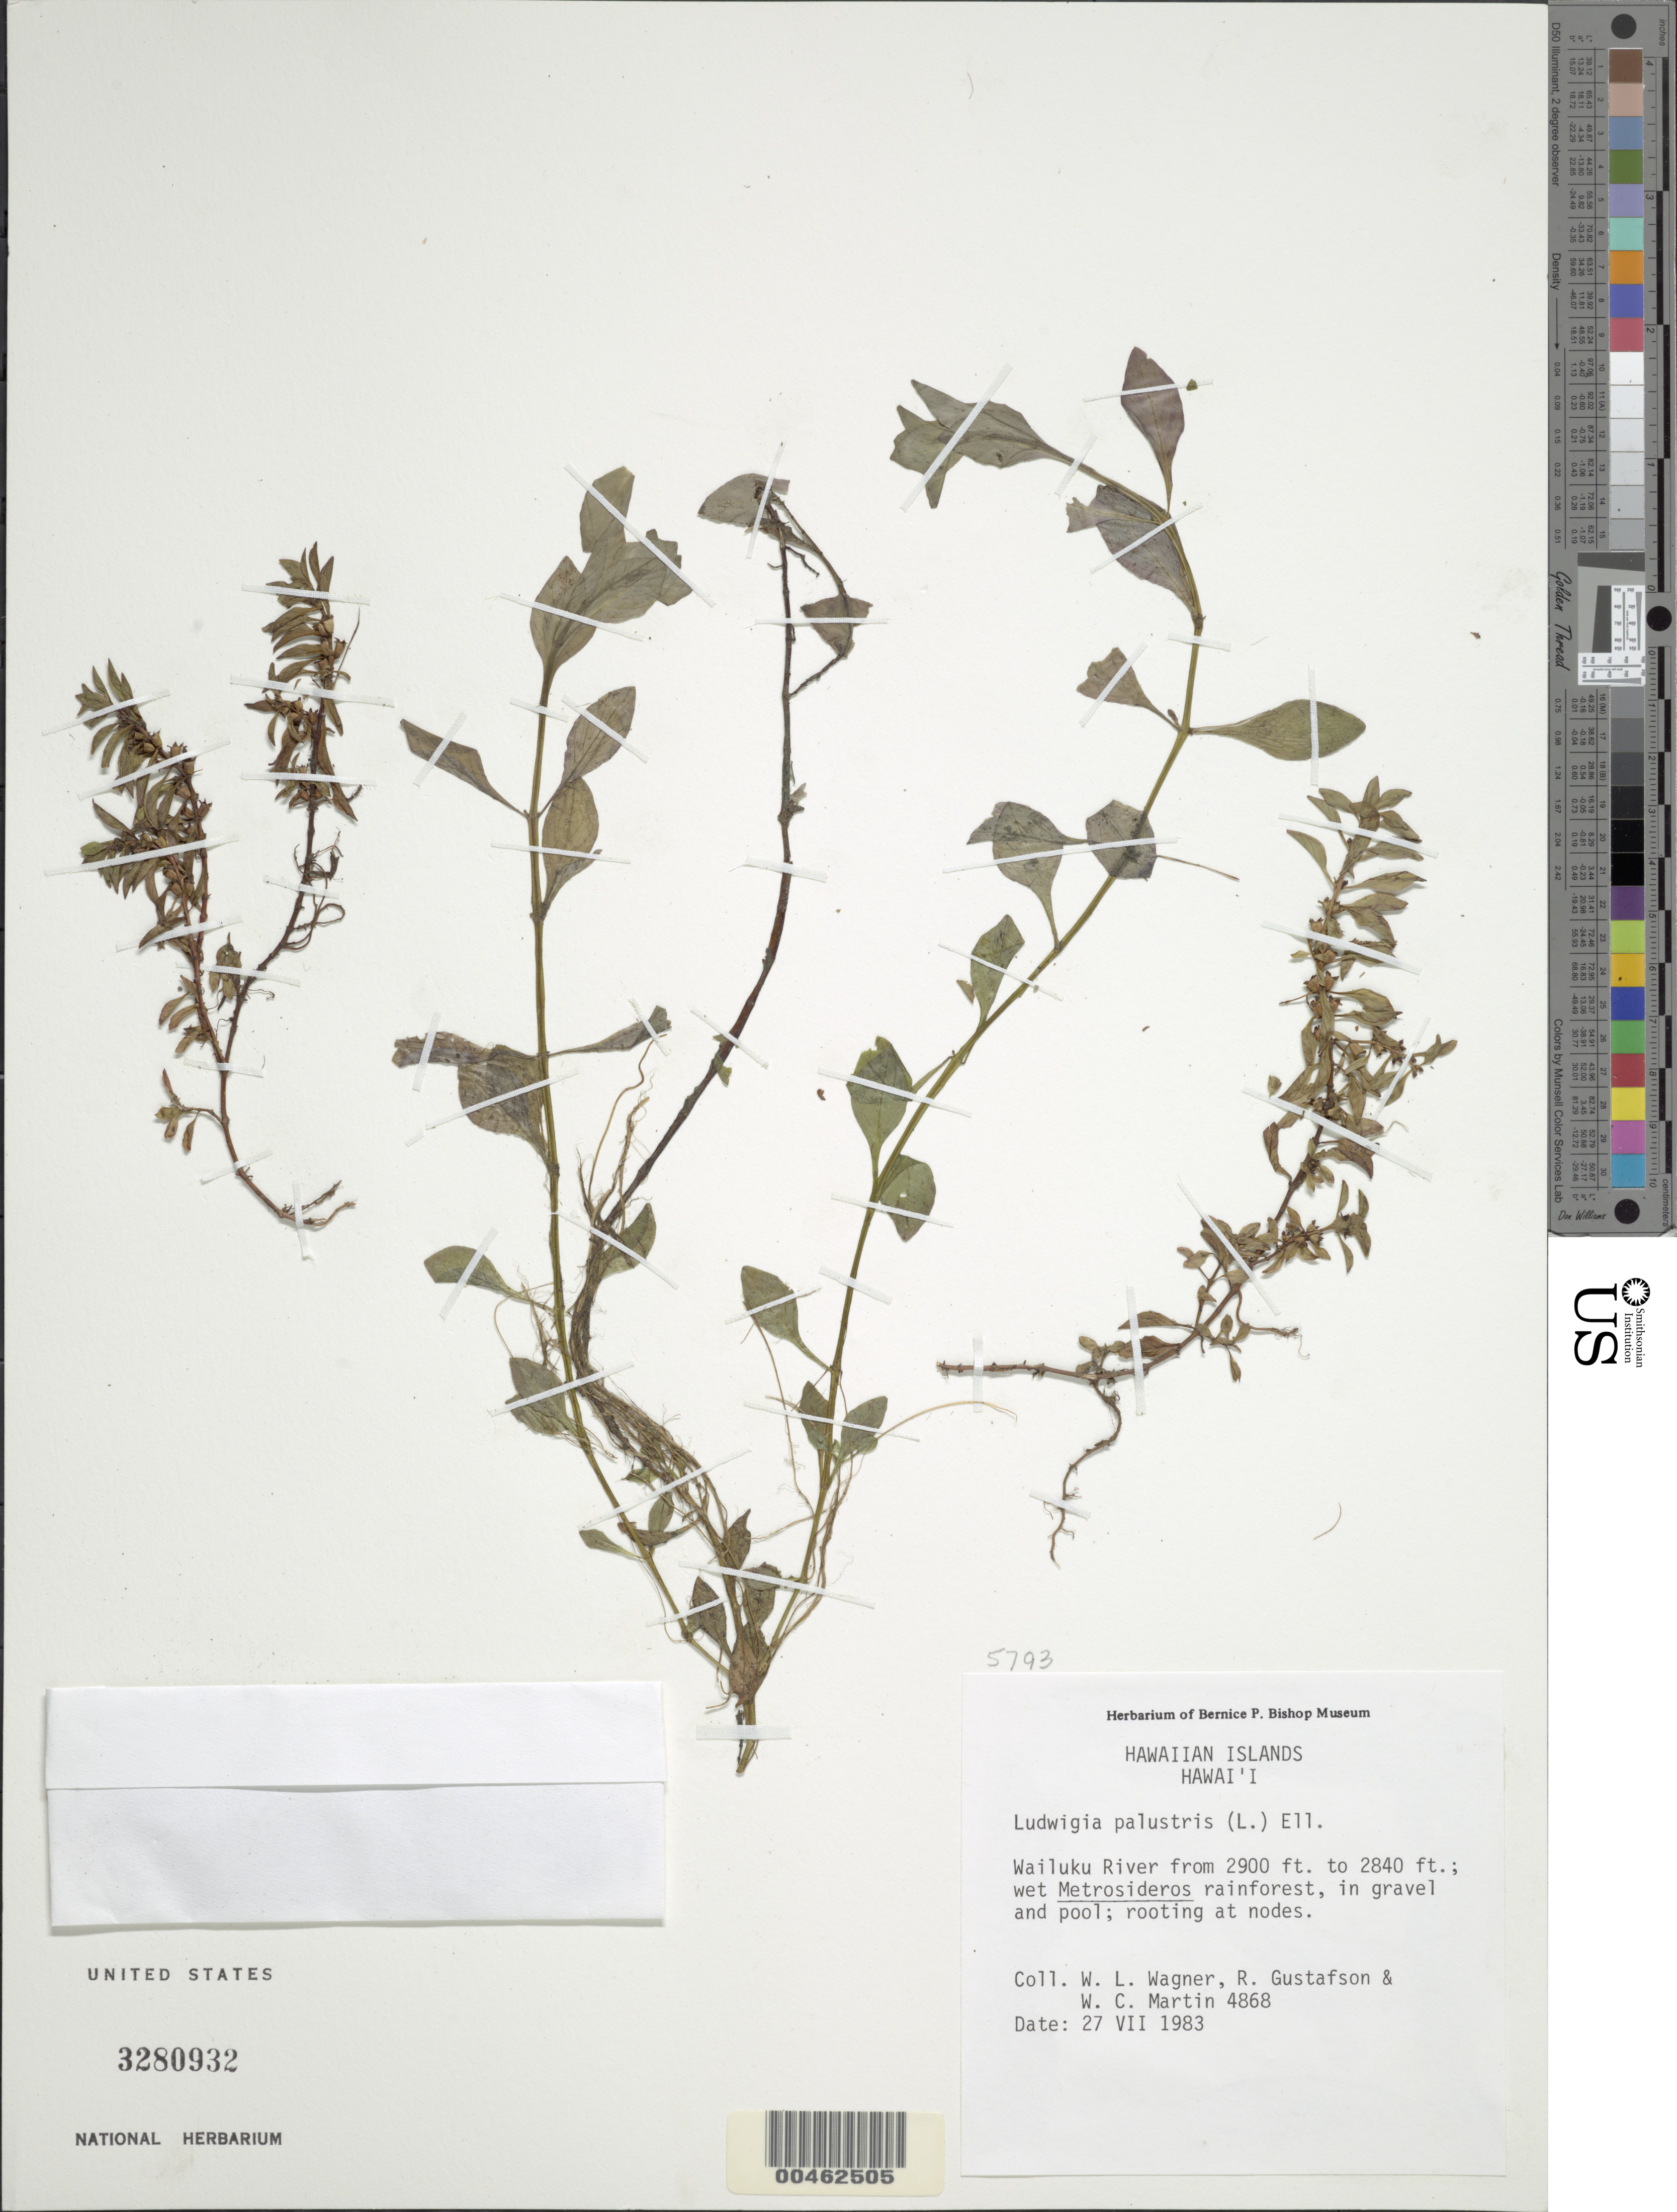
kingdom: Plantae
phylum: Tracheophyta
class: Magnoliopsida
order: Myrtales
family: Onagraceae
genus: Ludwigia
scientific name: Ludwigia palustris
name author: (L.) Elliott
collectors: W. L. Wagner, R. Gustafson & W. C. Martin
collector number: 4868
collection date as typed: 27 Jul 1983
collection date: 1983-07-27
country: United States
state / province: Hawaii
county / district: Hawaii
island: Hawaii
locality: Wailuku River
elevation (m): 884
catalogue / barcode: US 3280932